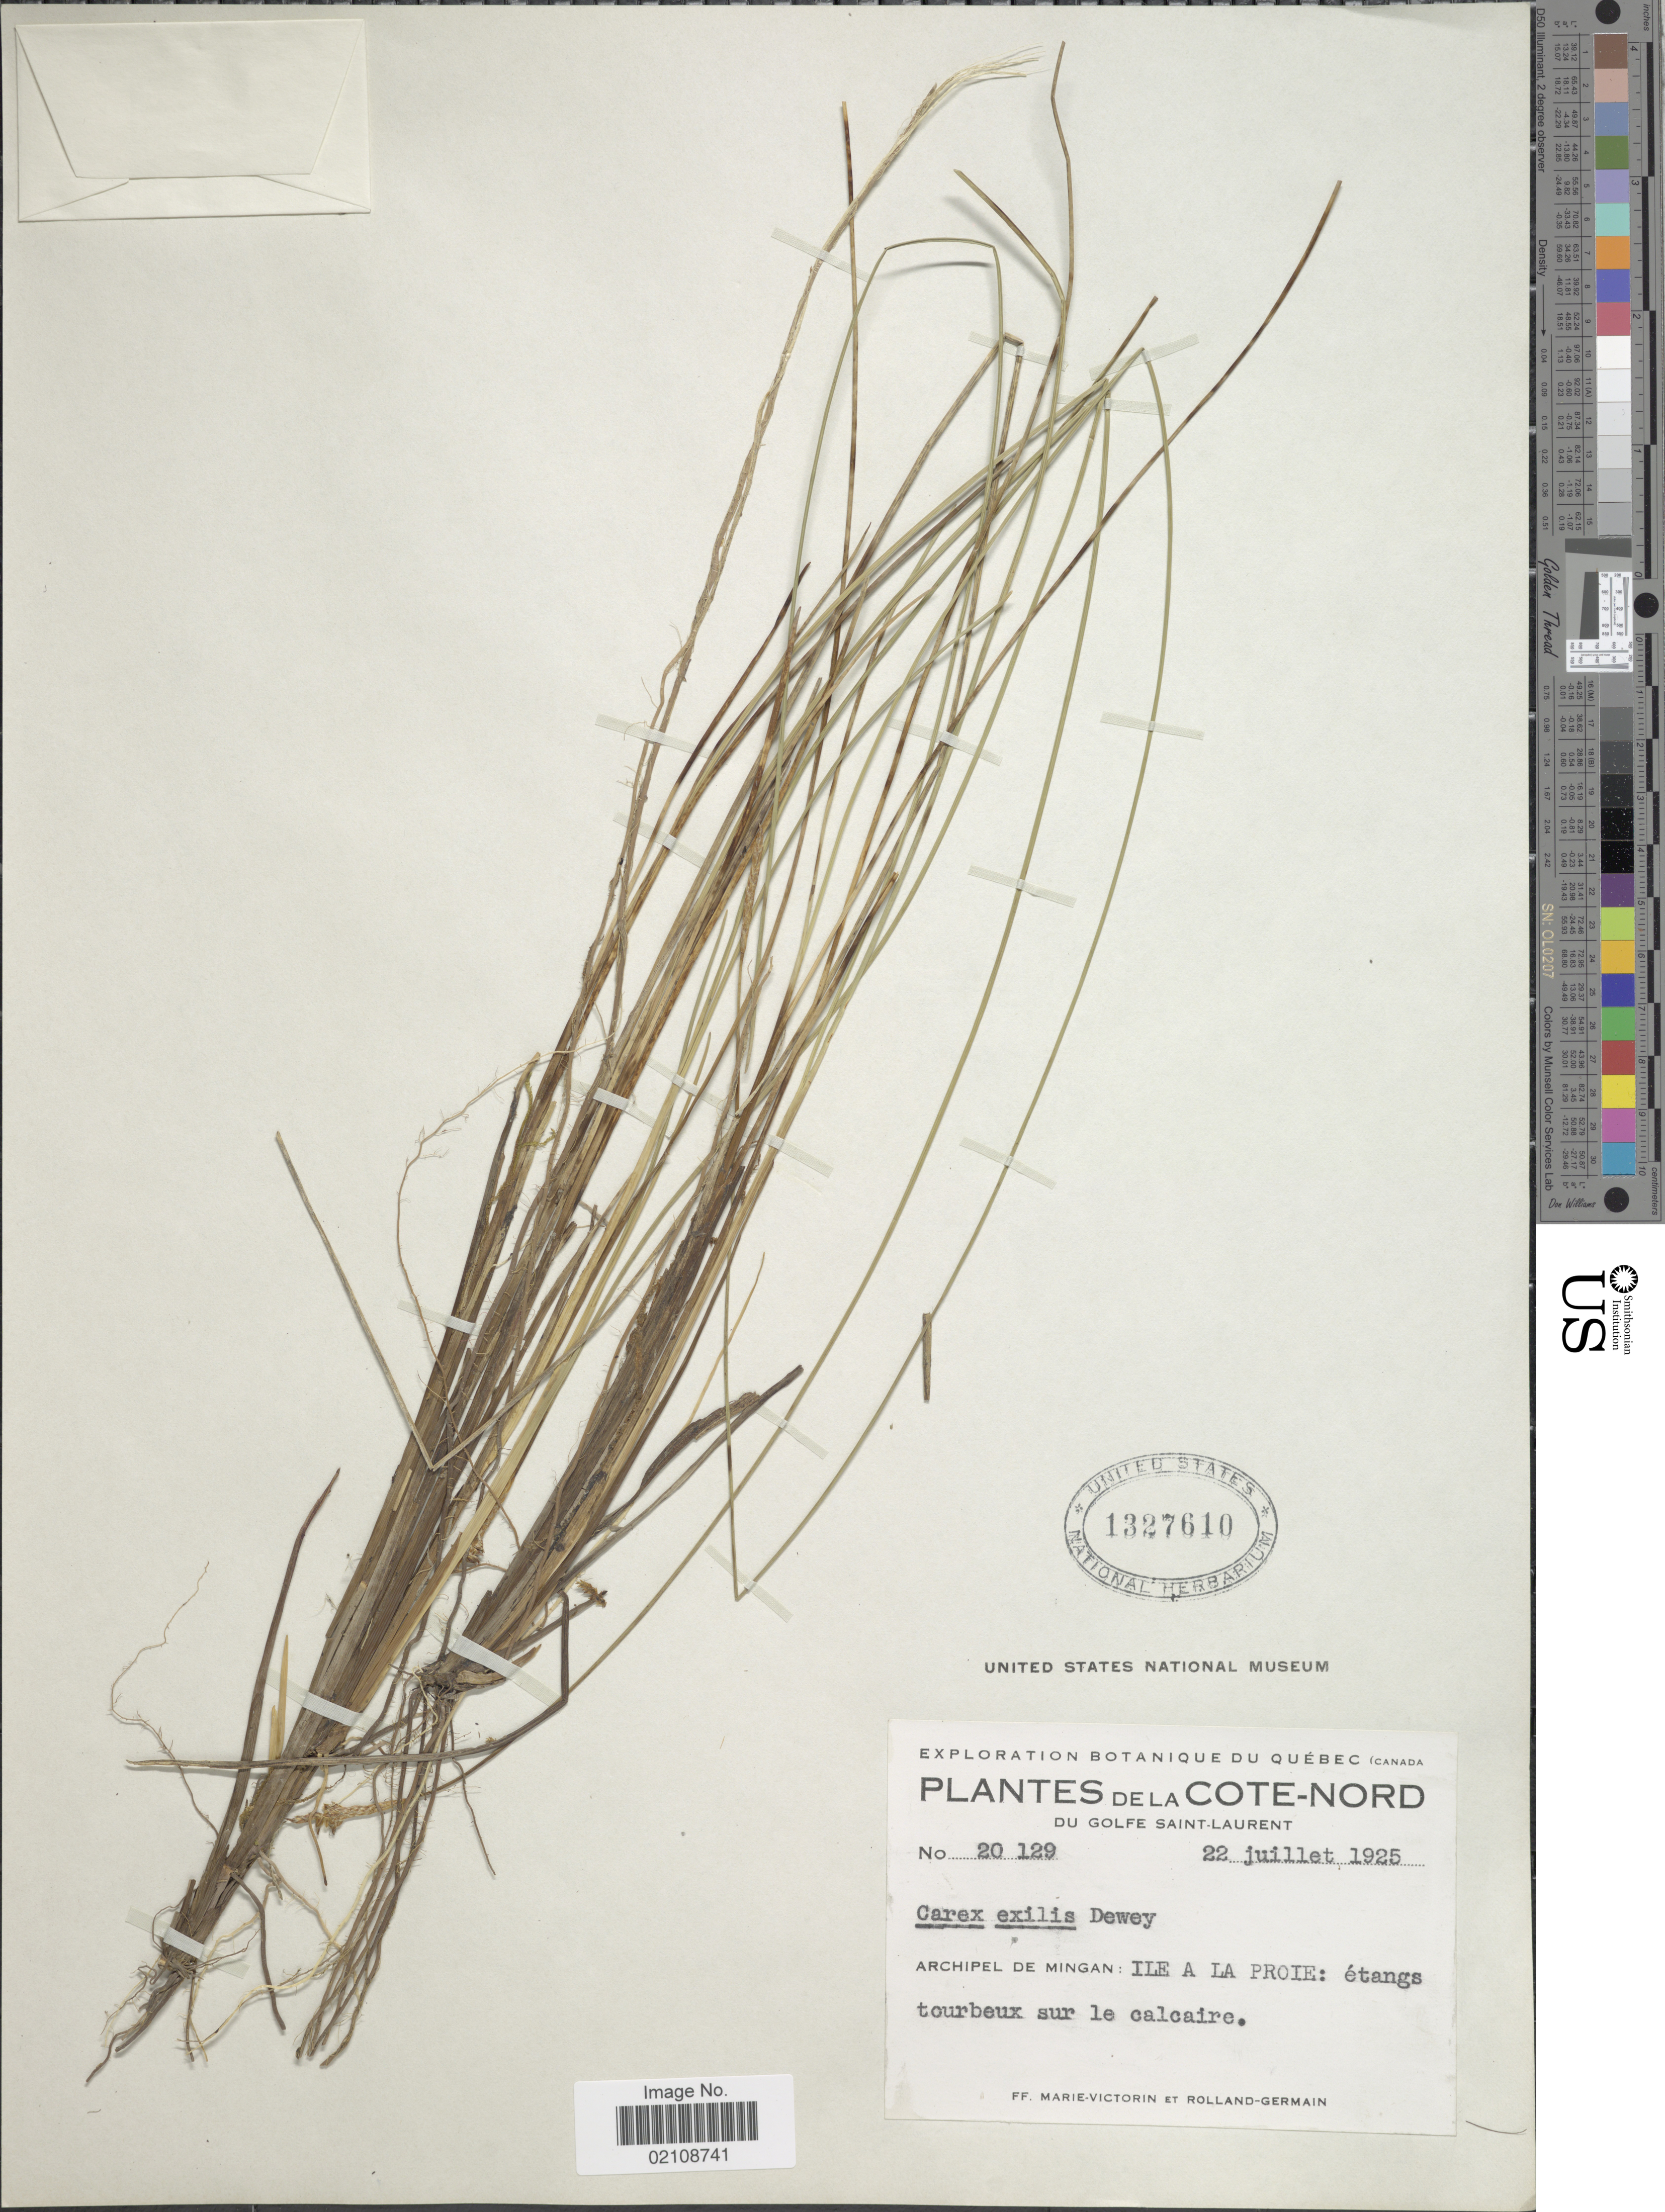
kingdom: Plantae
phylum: Tracheophyta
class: Liliopsida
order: Poales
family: Cyperaceae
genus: Carex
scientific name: Carex exilis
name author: Dewey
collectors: F. Marie-Victorin & Rolland-Germain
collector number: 20129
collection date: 1925-07-22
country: Canada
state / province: Quebec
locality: Botanique du Quebec, de la Cote-Nord, Du Golfe Saint-Laurent, Archipel de Mingan: Ile a la Proie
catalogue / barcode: US 1327610